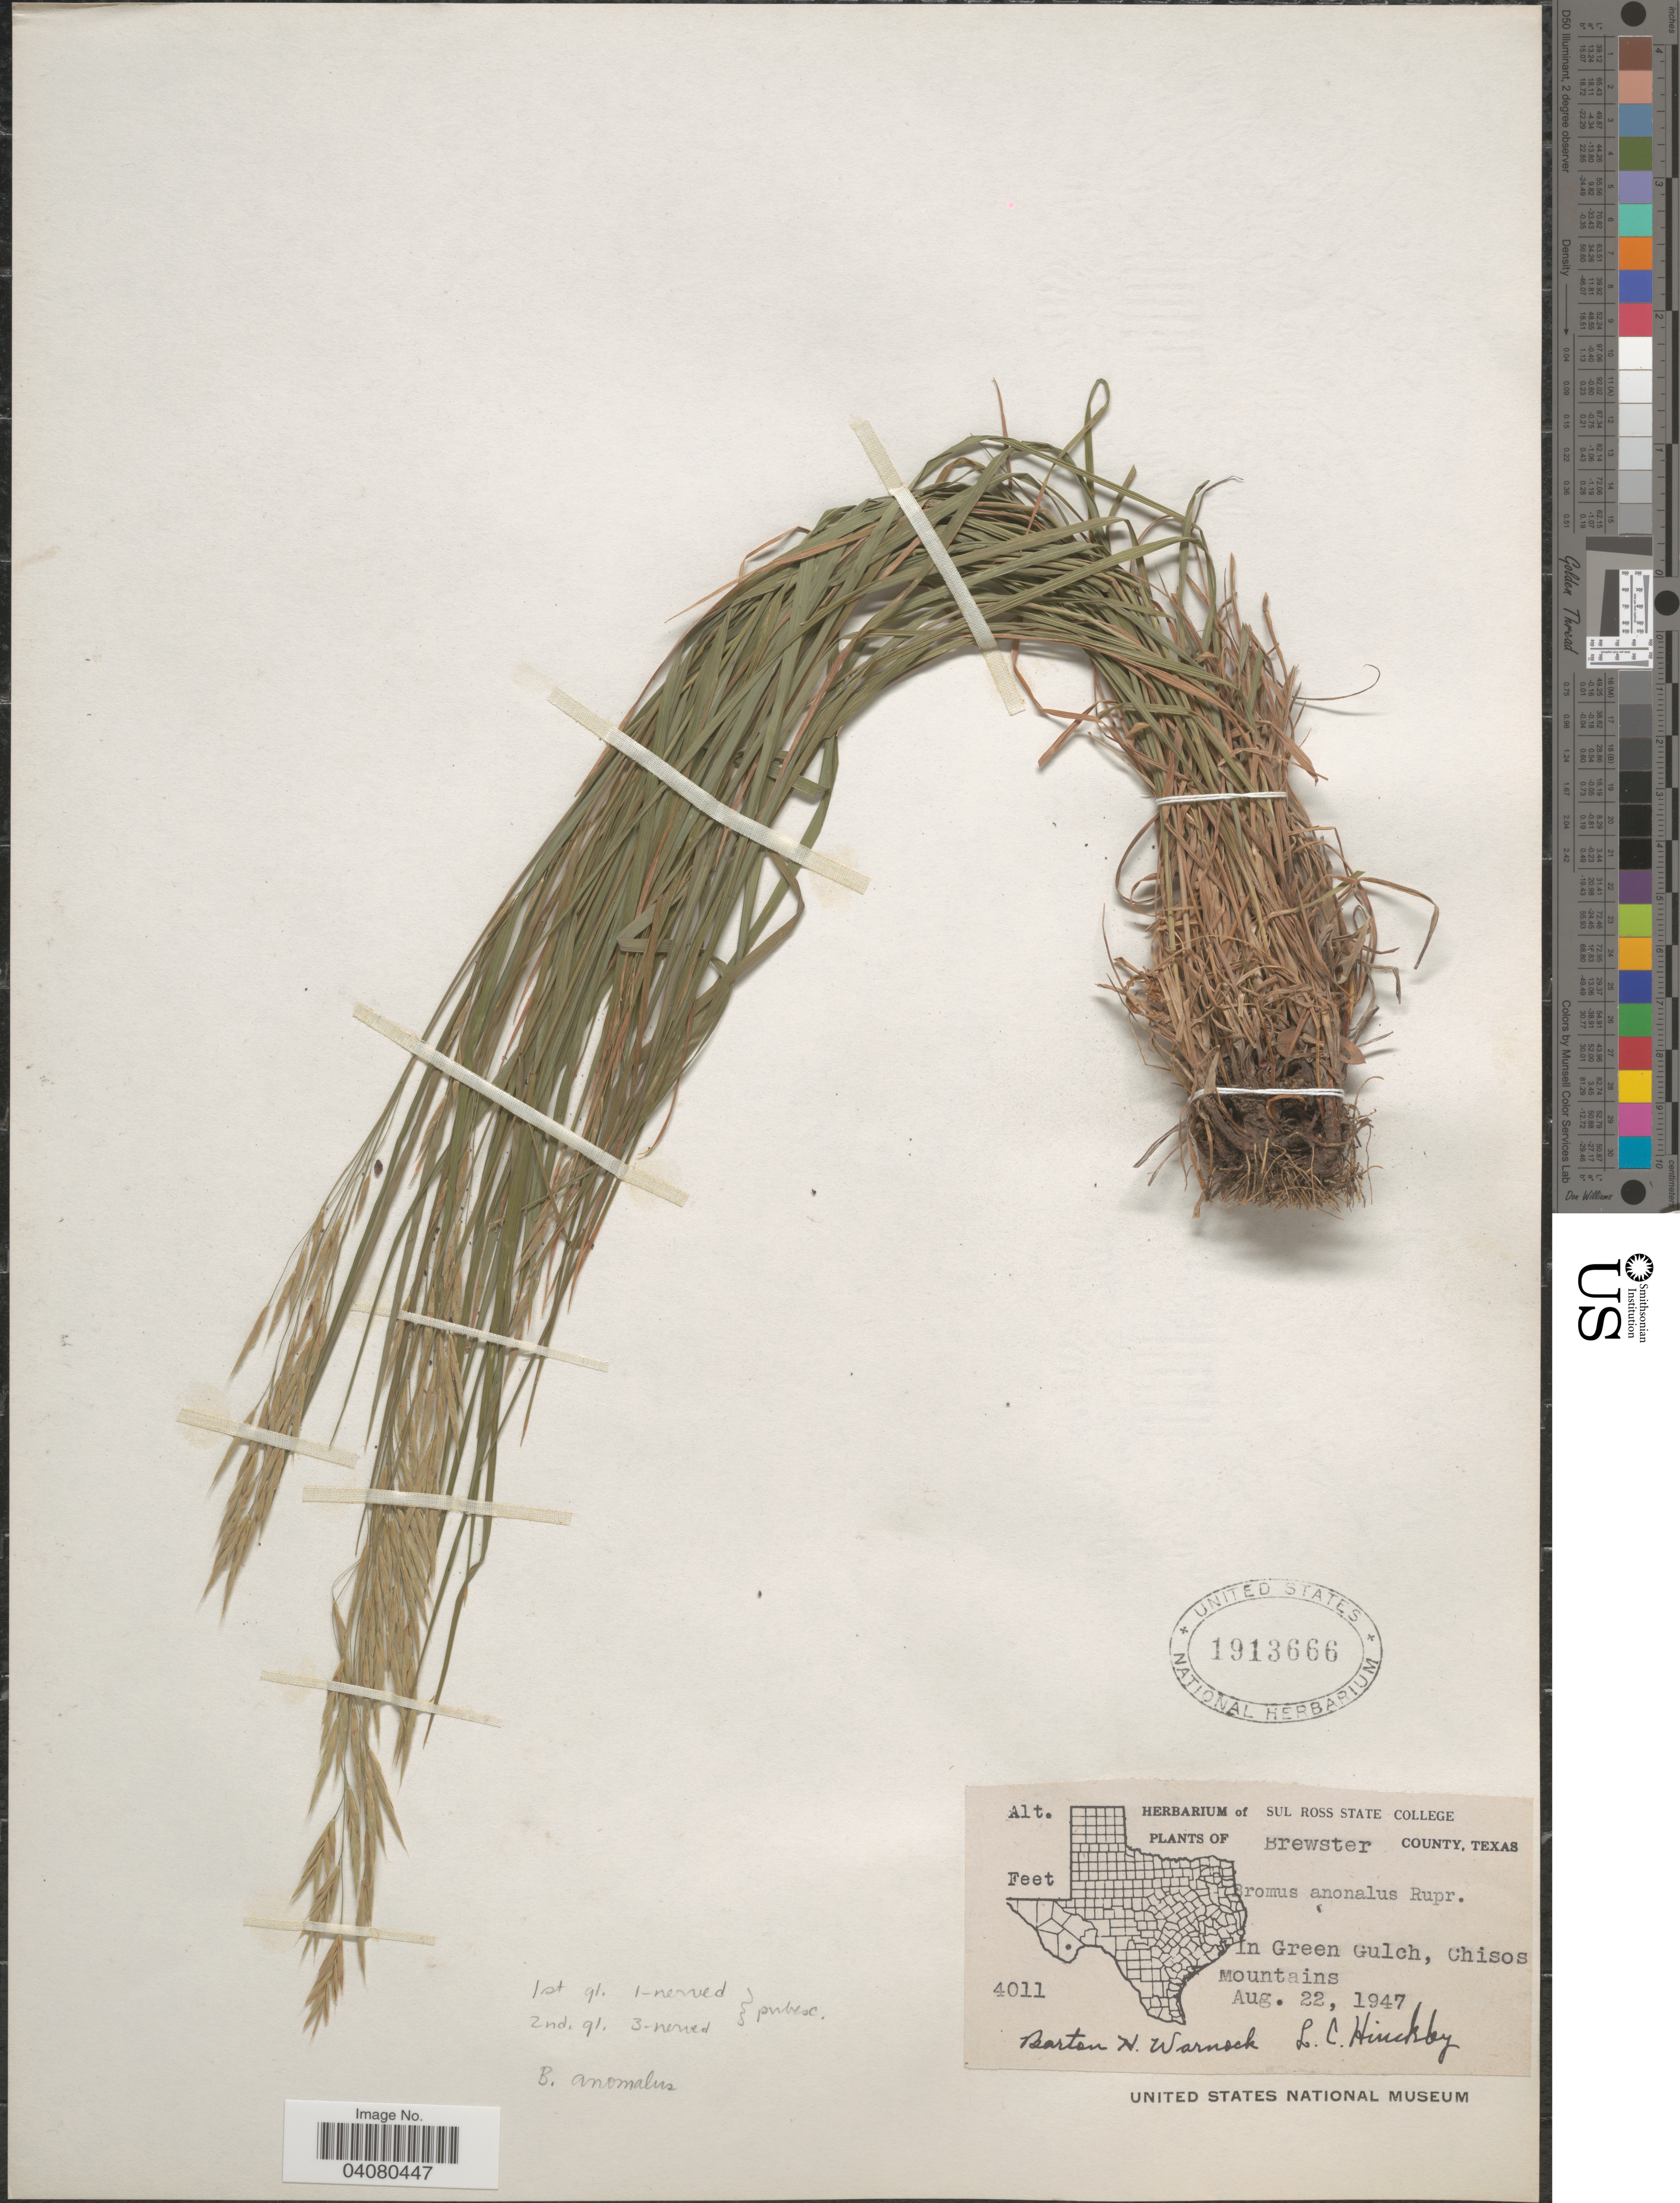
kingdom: Plantae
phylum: Tracheophyta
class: Liliopsida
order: Poales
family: Poaceae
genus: Bromus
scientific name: Bromus anomalus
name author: Rupr. ex E. Fourn.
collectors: B. H. Warnock & L. Hinckley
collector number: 4011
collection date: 1947-08-22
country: United States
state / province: Texas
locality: Brewster County. In Green Gulch, Chisos Mountains.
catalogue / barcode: US 1913666